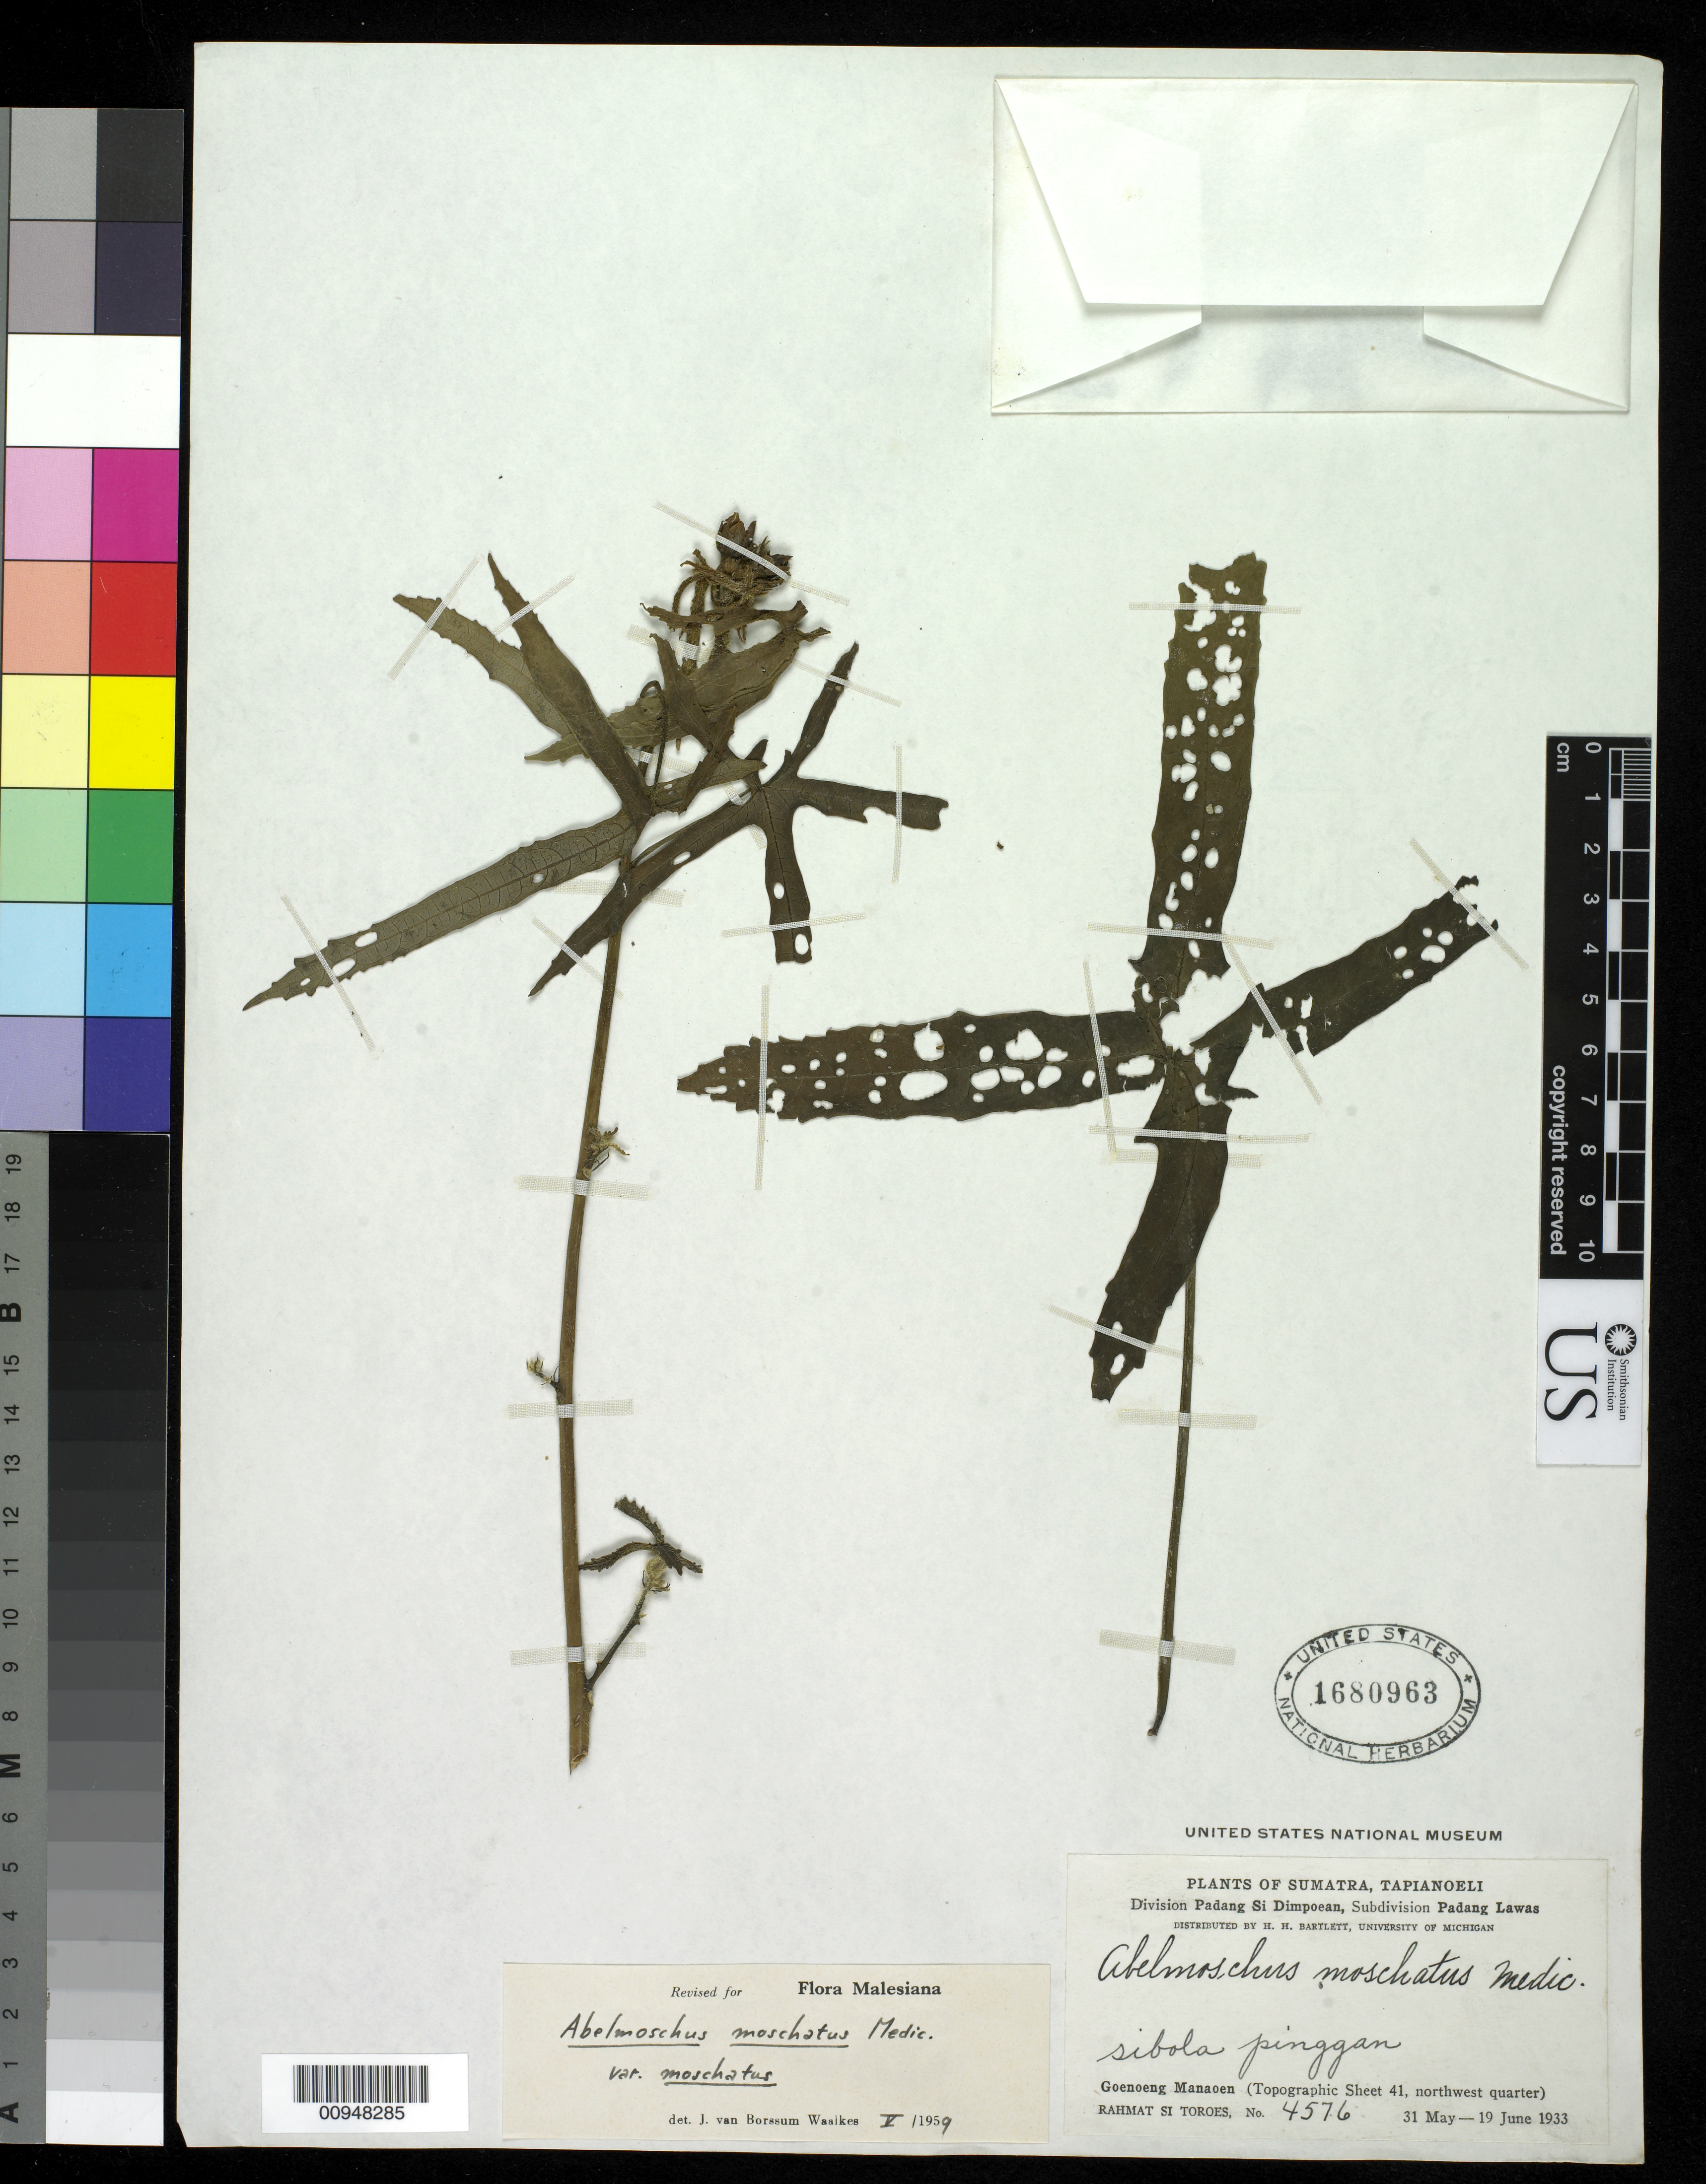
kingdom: Plantae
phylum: Tracheophyta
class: Magnoliopsida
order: Malvales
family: Malvaceae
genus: Abelmoschus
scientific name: Abelmoschus moschatus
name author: Medik.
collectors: Rahmat Si Boeea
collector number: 4576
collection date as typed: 31 May 1933 to 19 Jun 1933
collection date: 1933-05-31/1933-06-19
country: Indonesia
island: Sumatra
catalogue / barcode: US 1680963